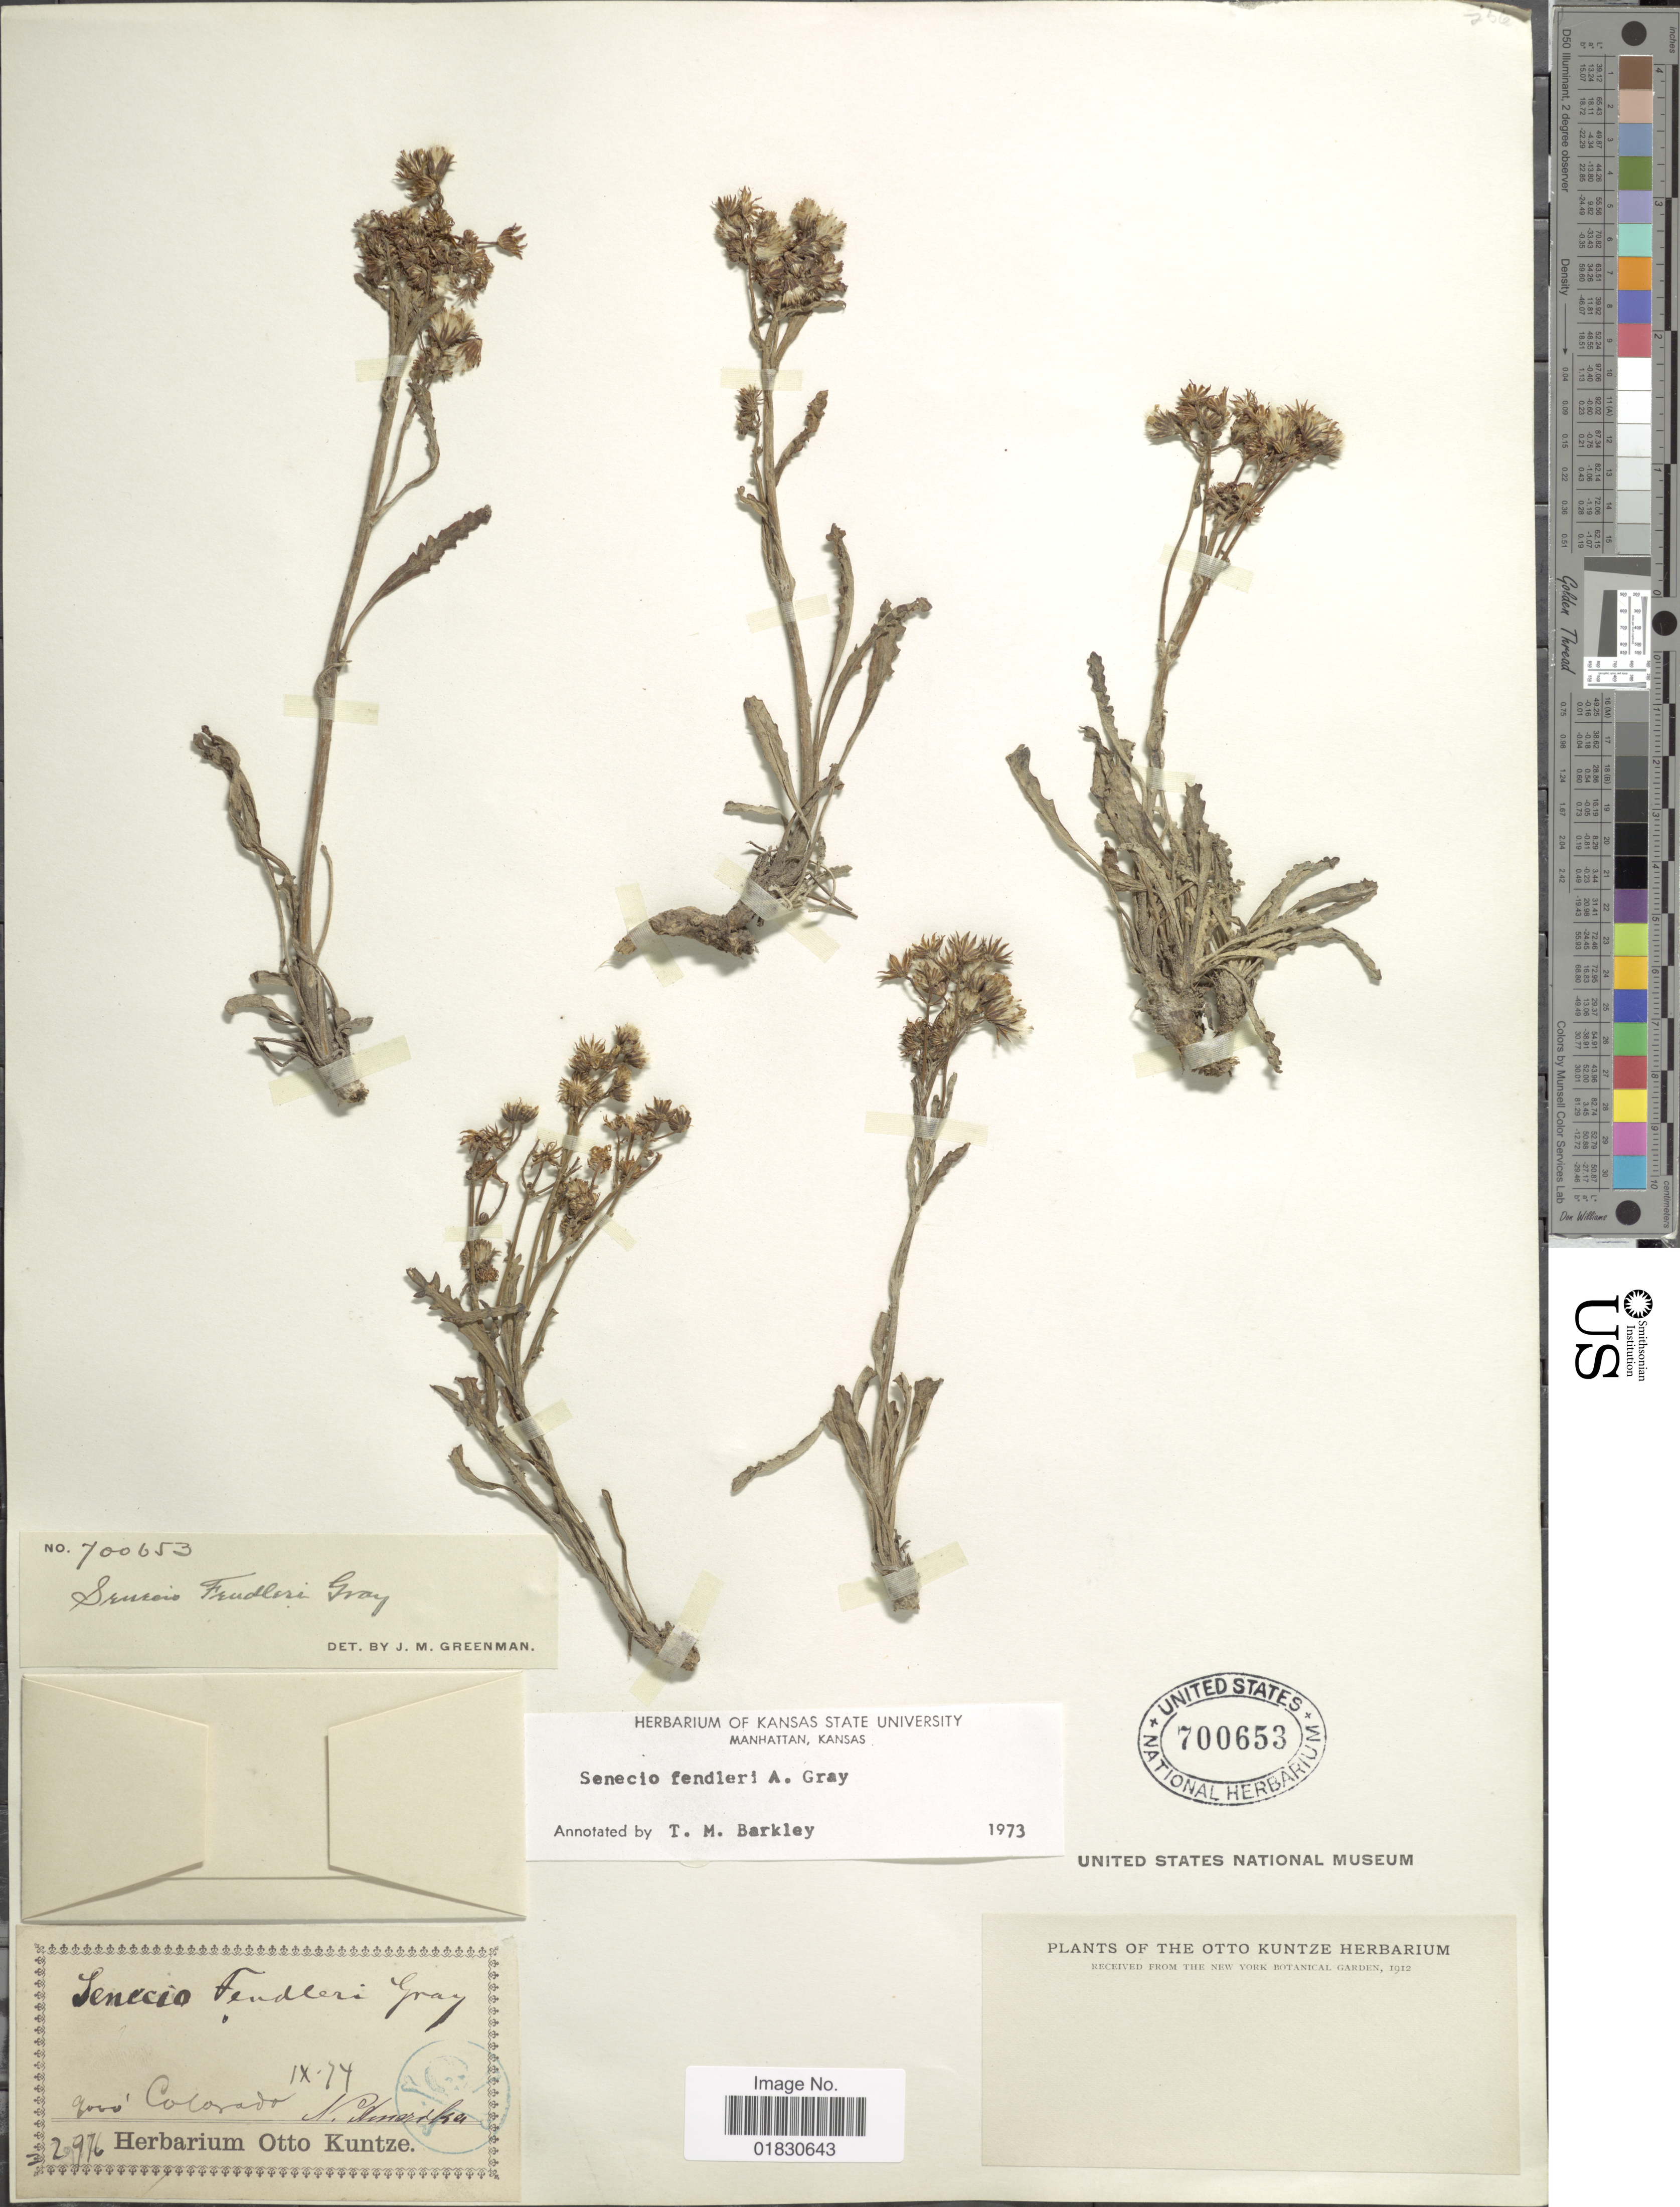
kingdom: Plantae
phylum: Tracheophyta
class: Magnoliopsida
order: Asterales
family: Asteraceae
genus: Packera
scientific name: Packera fendleri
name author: (A. Gray) W.A. Weber & Á. Löve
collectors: ex herb. Otto Kuntze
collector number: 2976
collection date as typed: Transcribed d/m/y: /9/74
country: United States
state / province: Colorado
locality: N. Amerika, Colorado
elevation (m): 2743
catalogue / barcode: US 700653